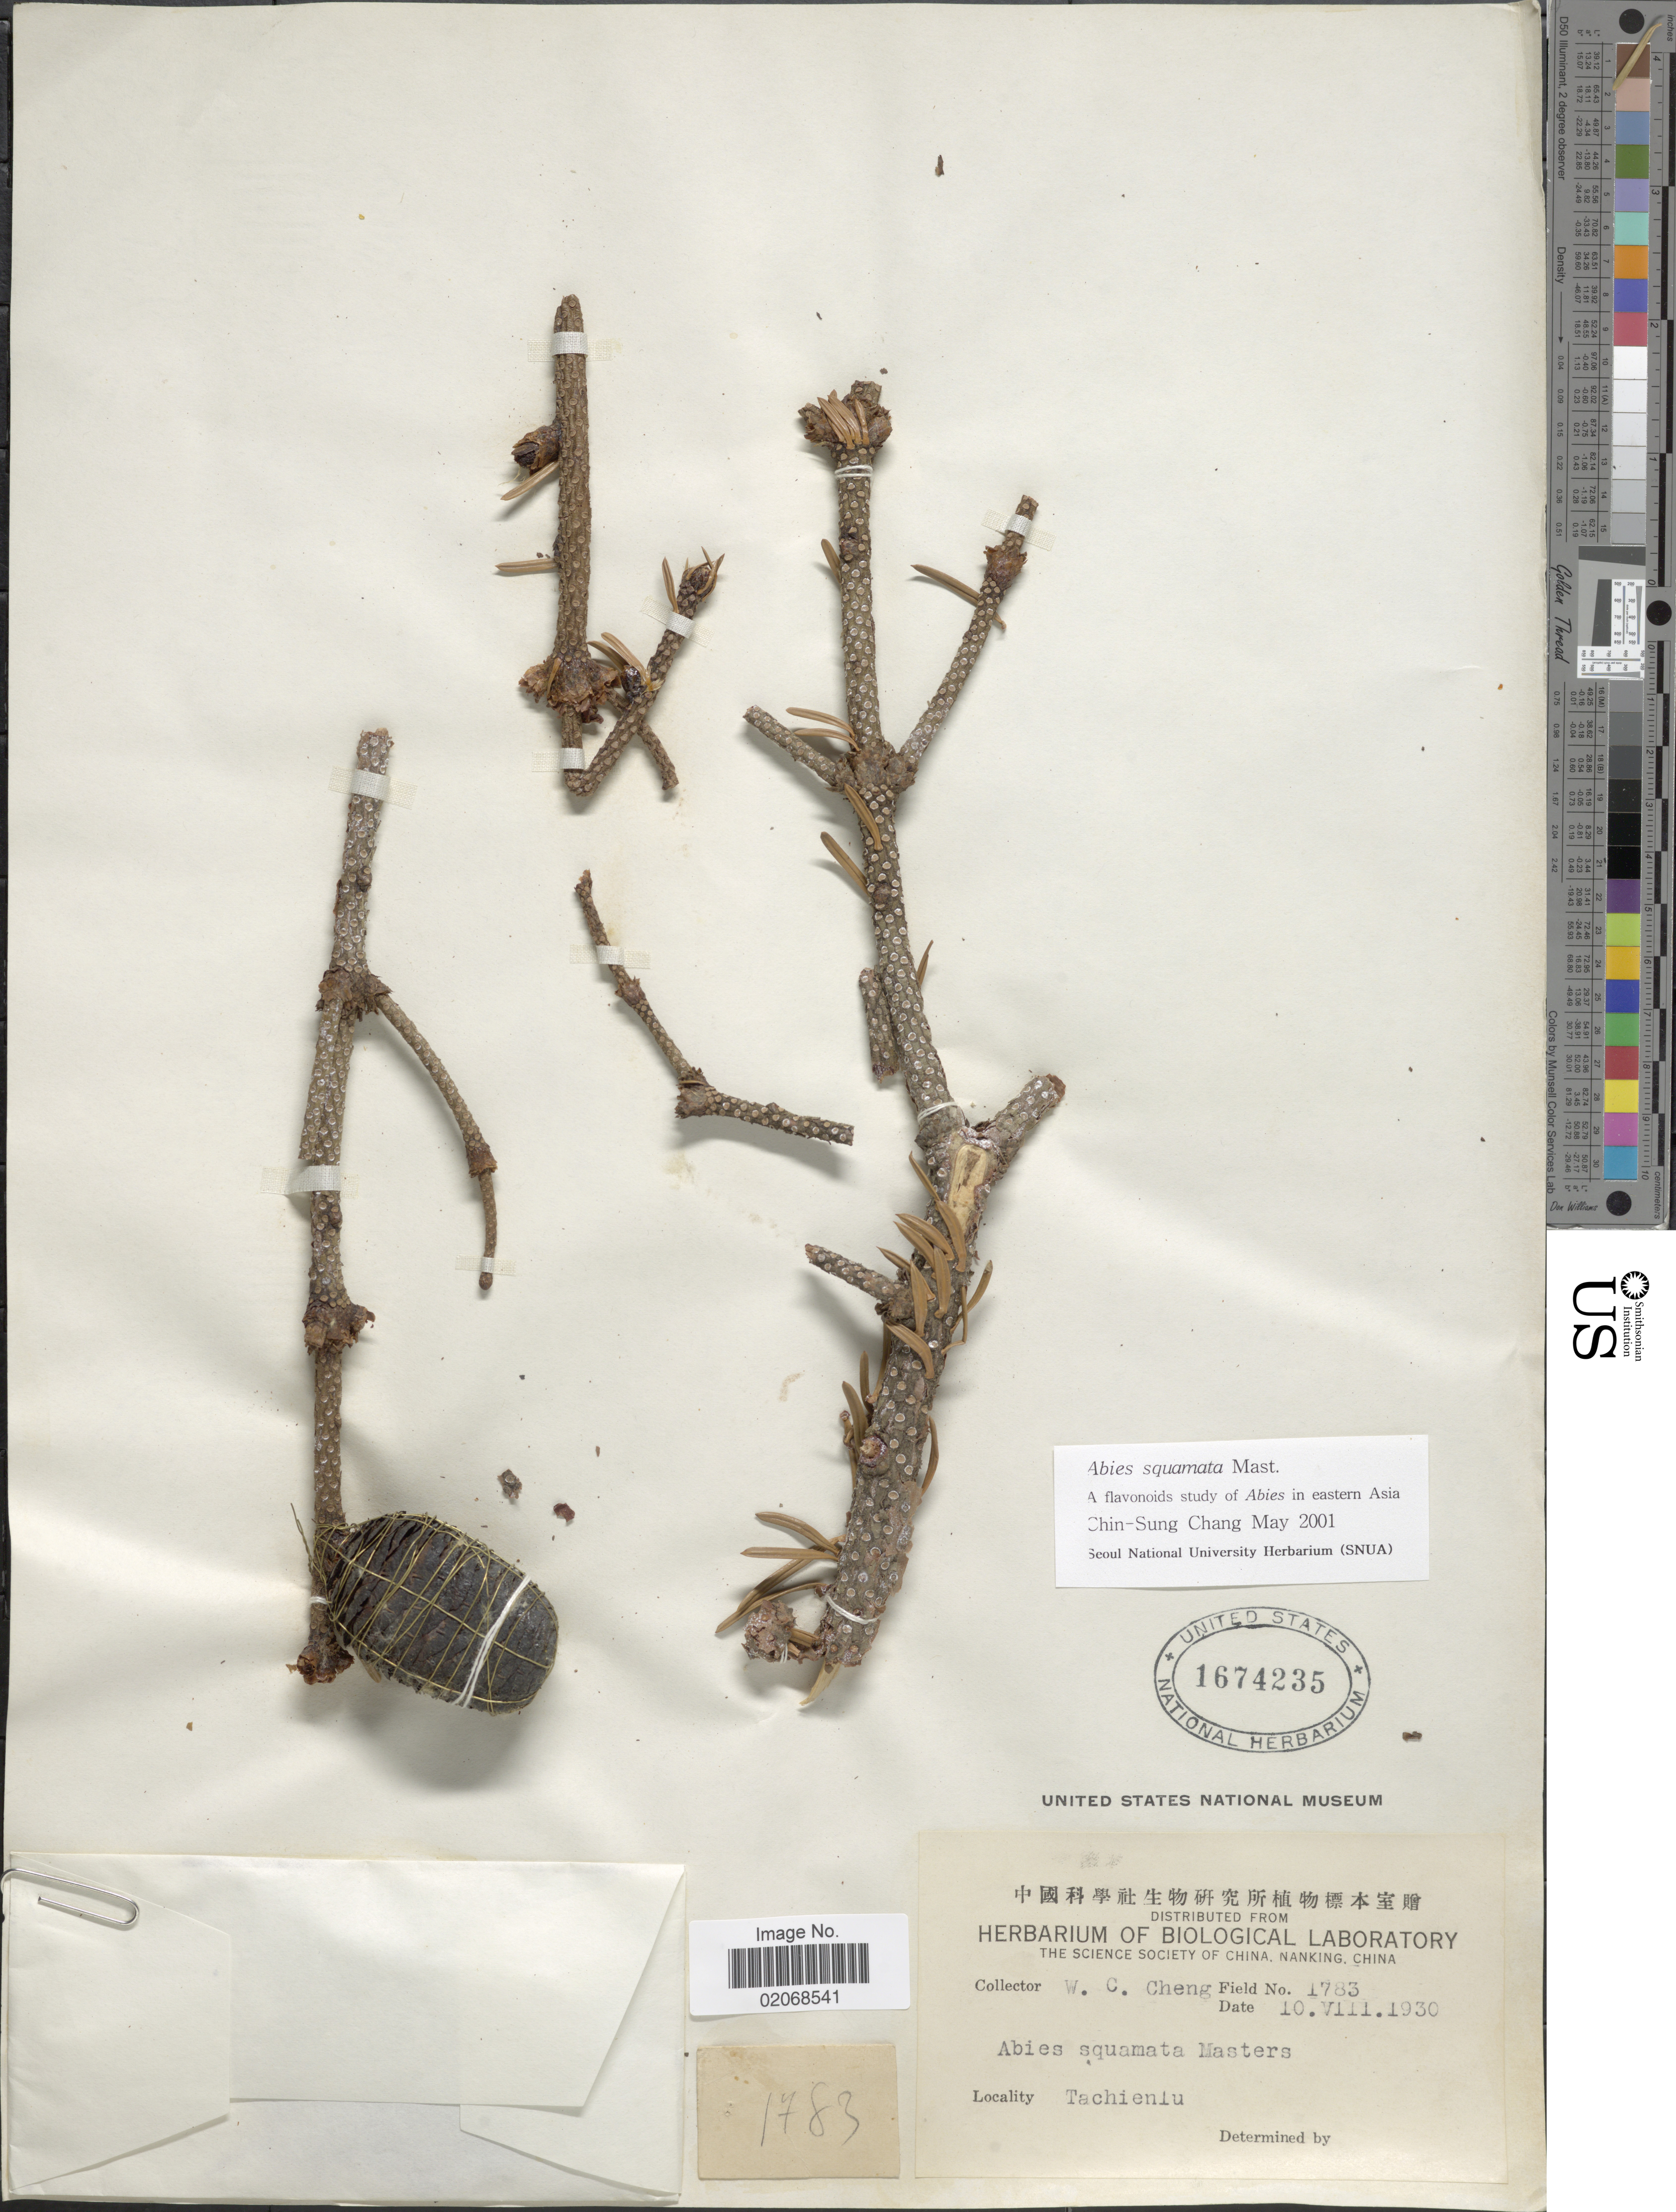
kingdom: Plantae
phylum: Tracheophyta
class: Pinopsida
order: Pinales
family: Pinaceae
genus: Abies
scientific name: Abies squamata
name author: Mast.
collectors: W. C. Cheng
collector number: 1783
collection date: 1930-08-10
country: China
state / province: Sichuan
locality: Tachienlu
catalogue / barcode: US 1674235